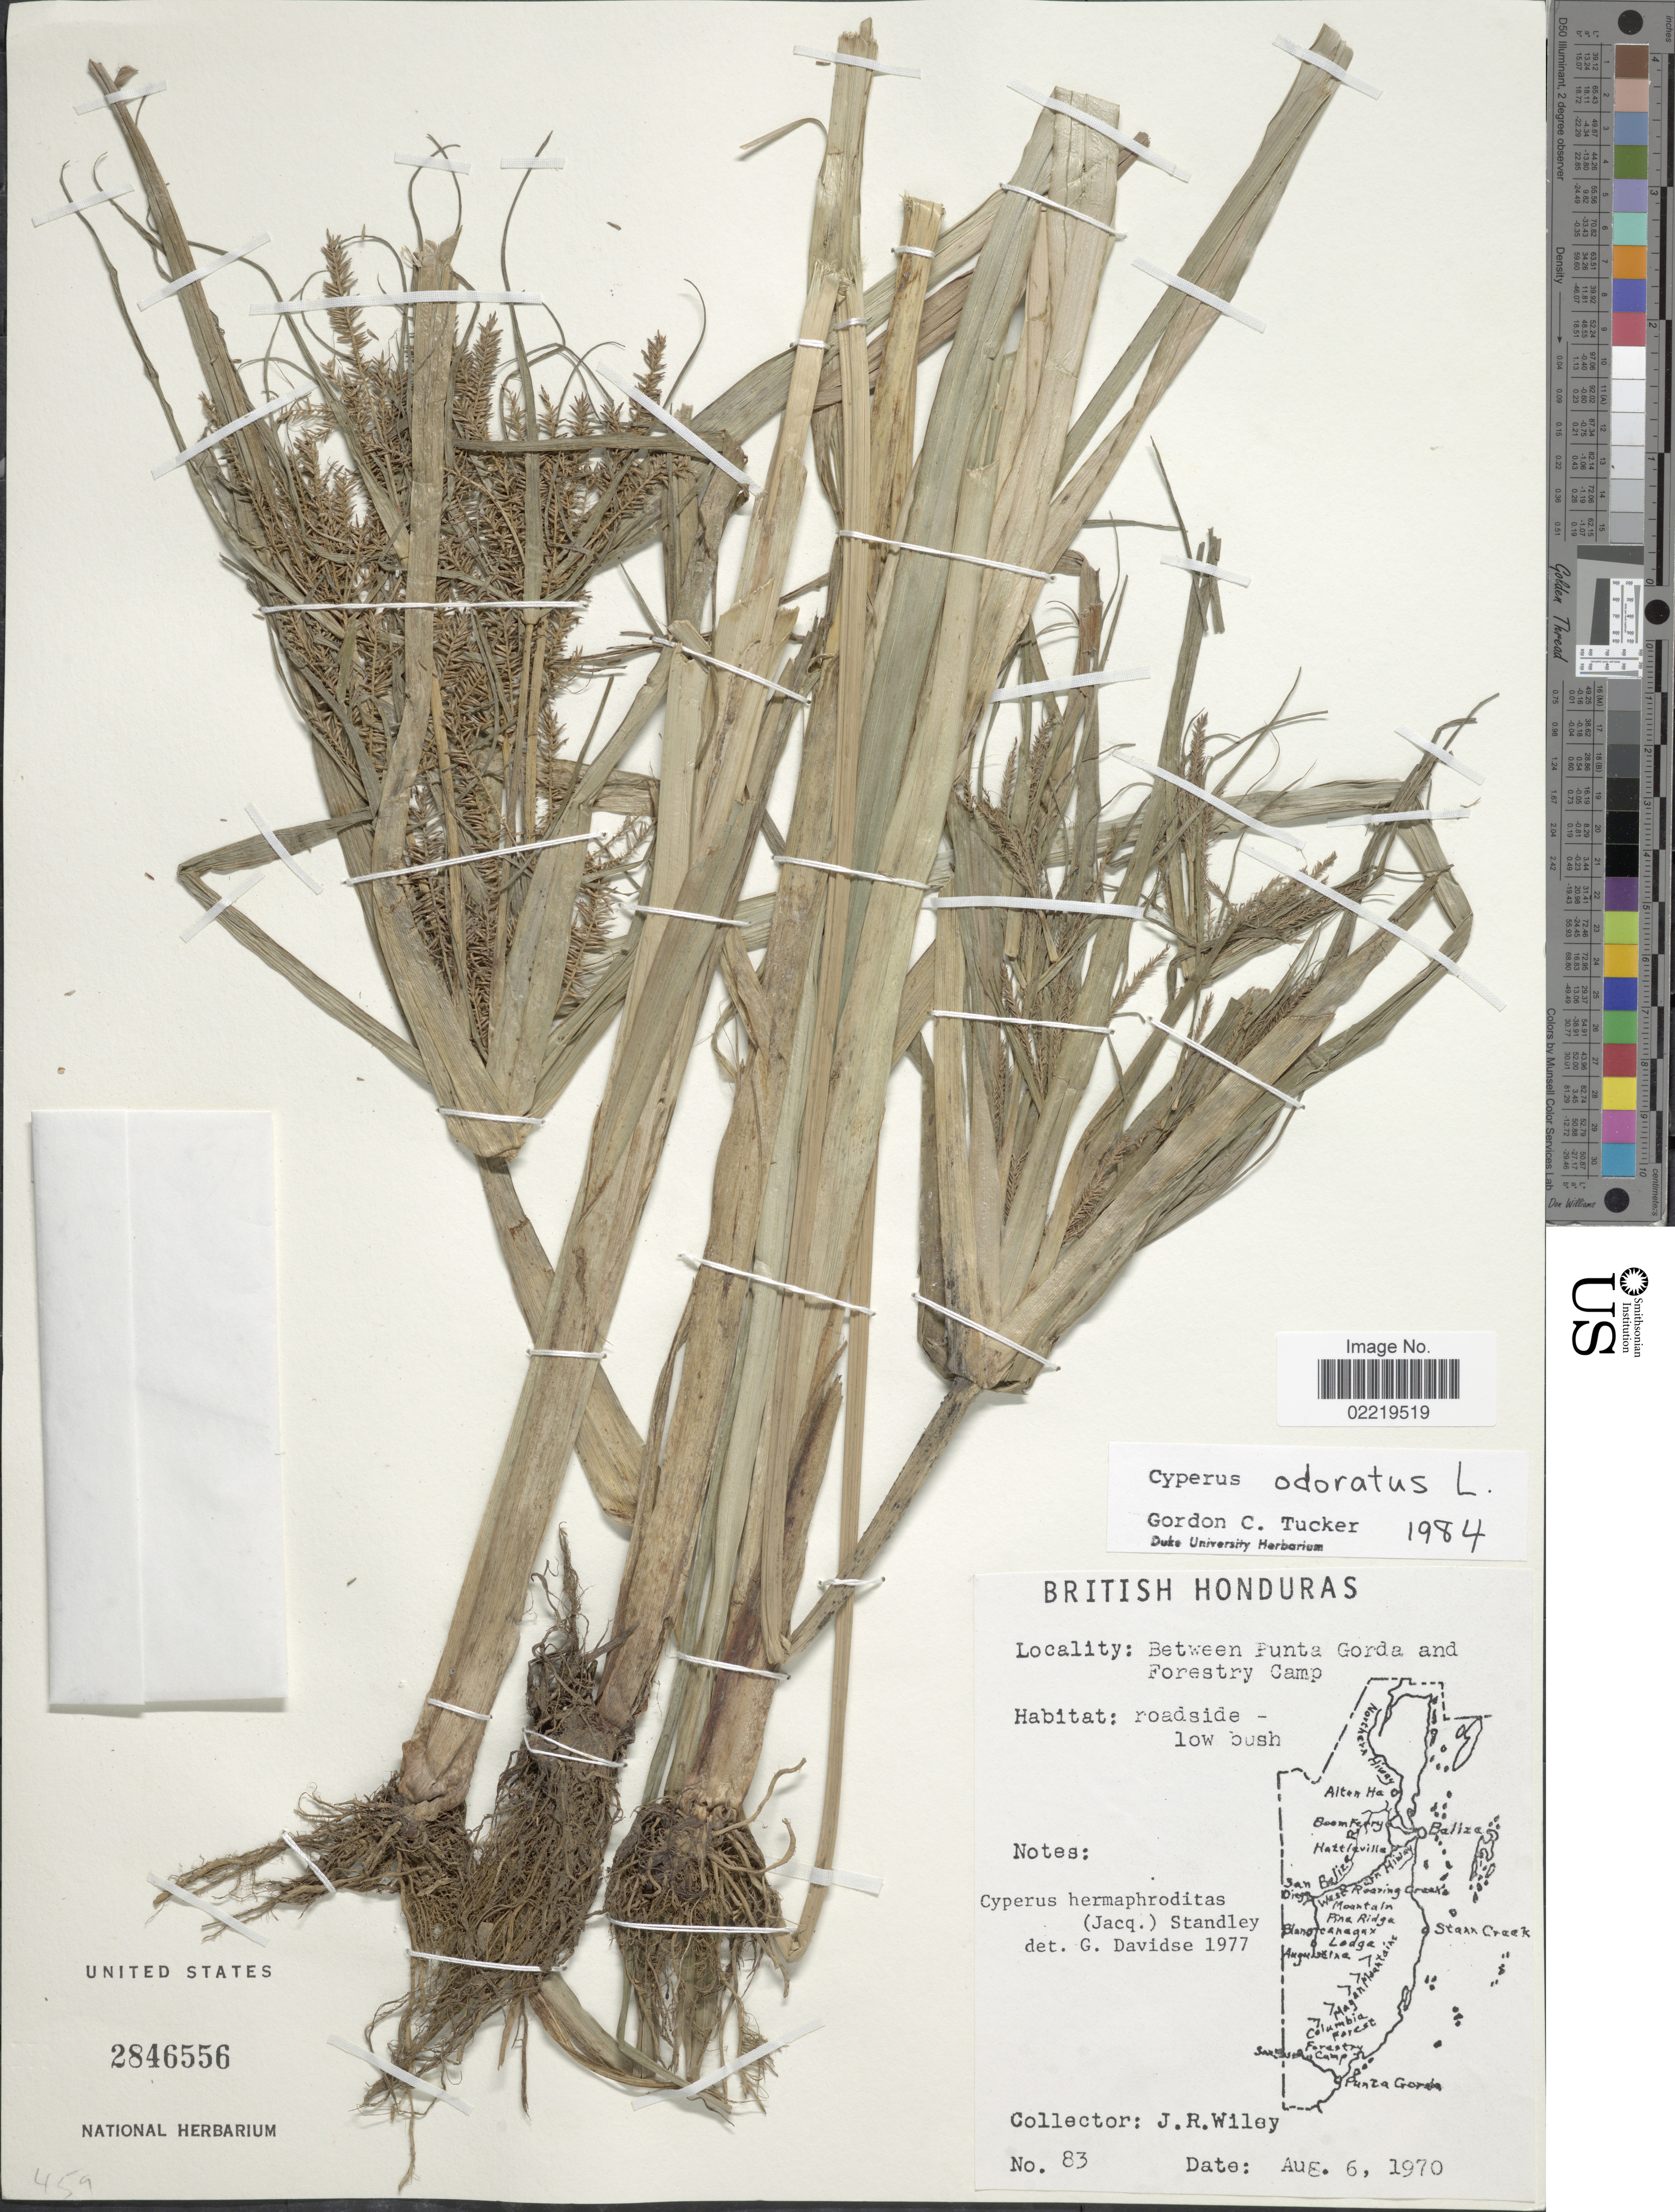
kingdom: Plantae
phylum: Tracheophyta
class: Liliopsida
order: Poales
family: Cyperaceae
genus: Cyperus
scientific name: Cyperus odoratus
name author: L.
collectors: J. Wiley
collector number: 83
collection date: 1970-08-06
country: Belize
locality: Between Punta Gorda and Forestry Camp, roadside, British Honduras.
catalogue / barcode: US 2846556